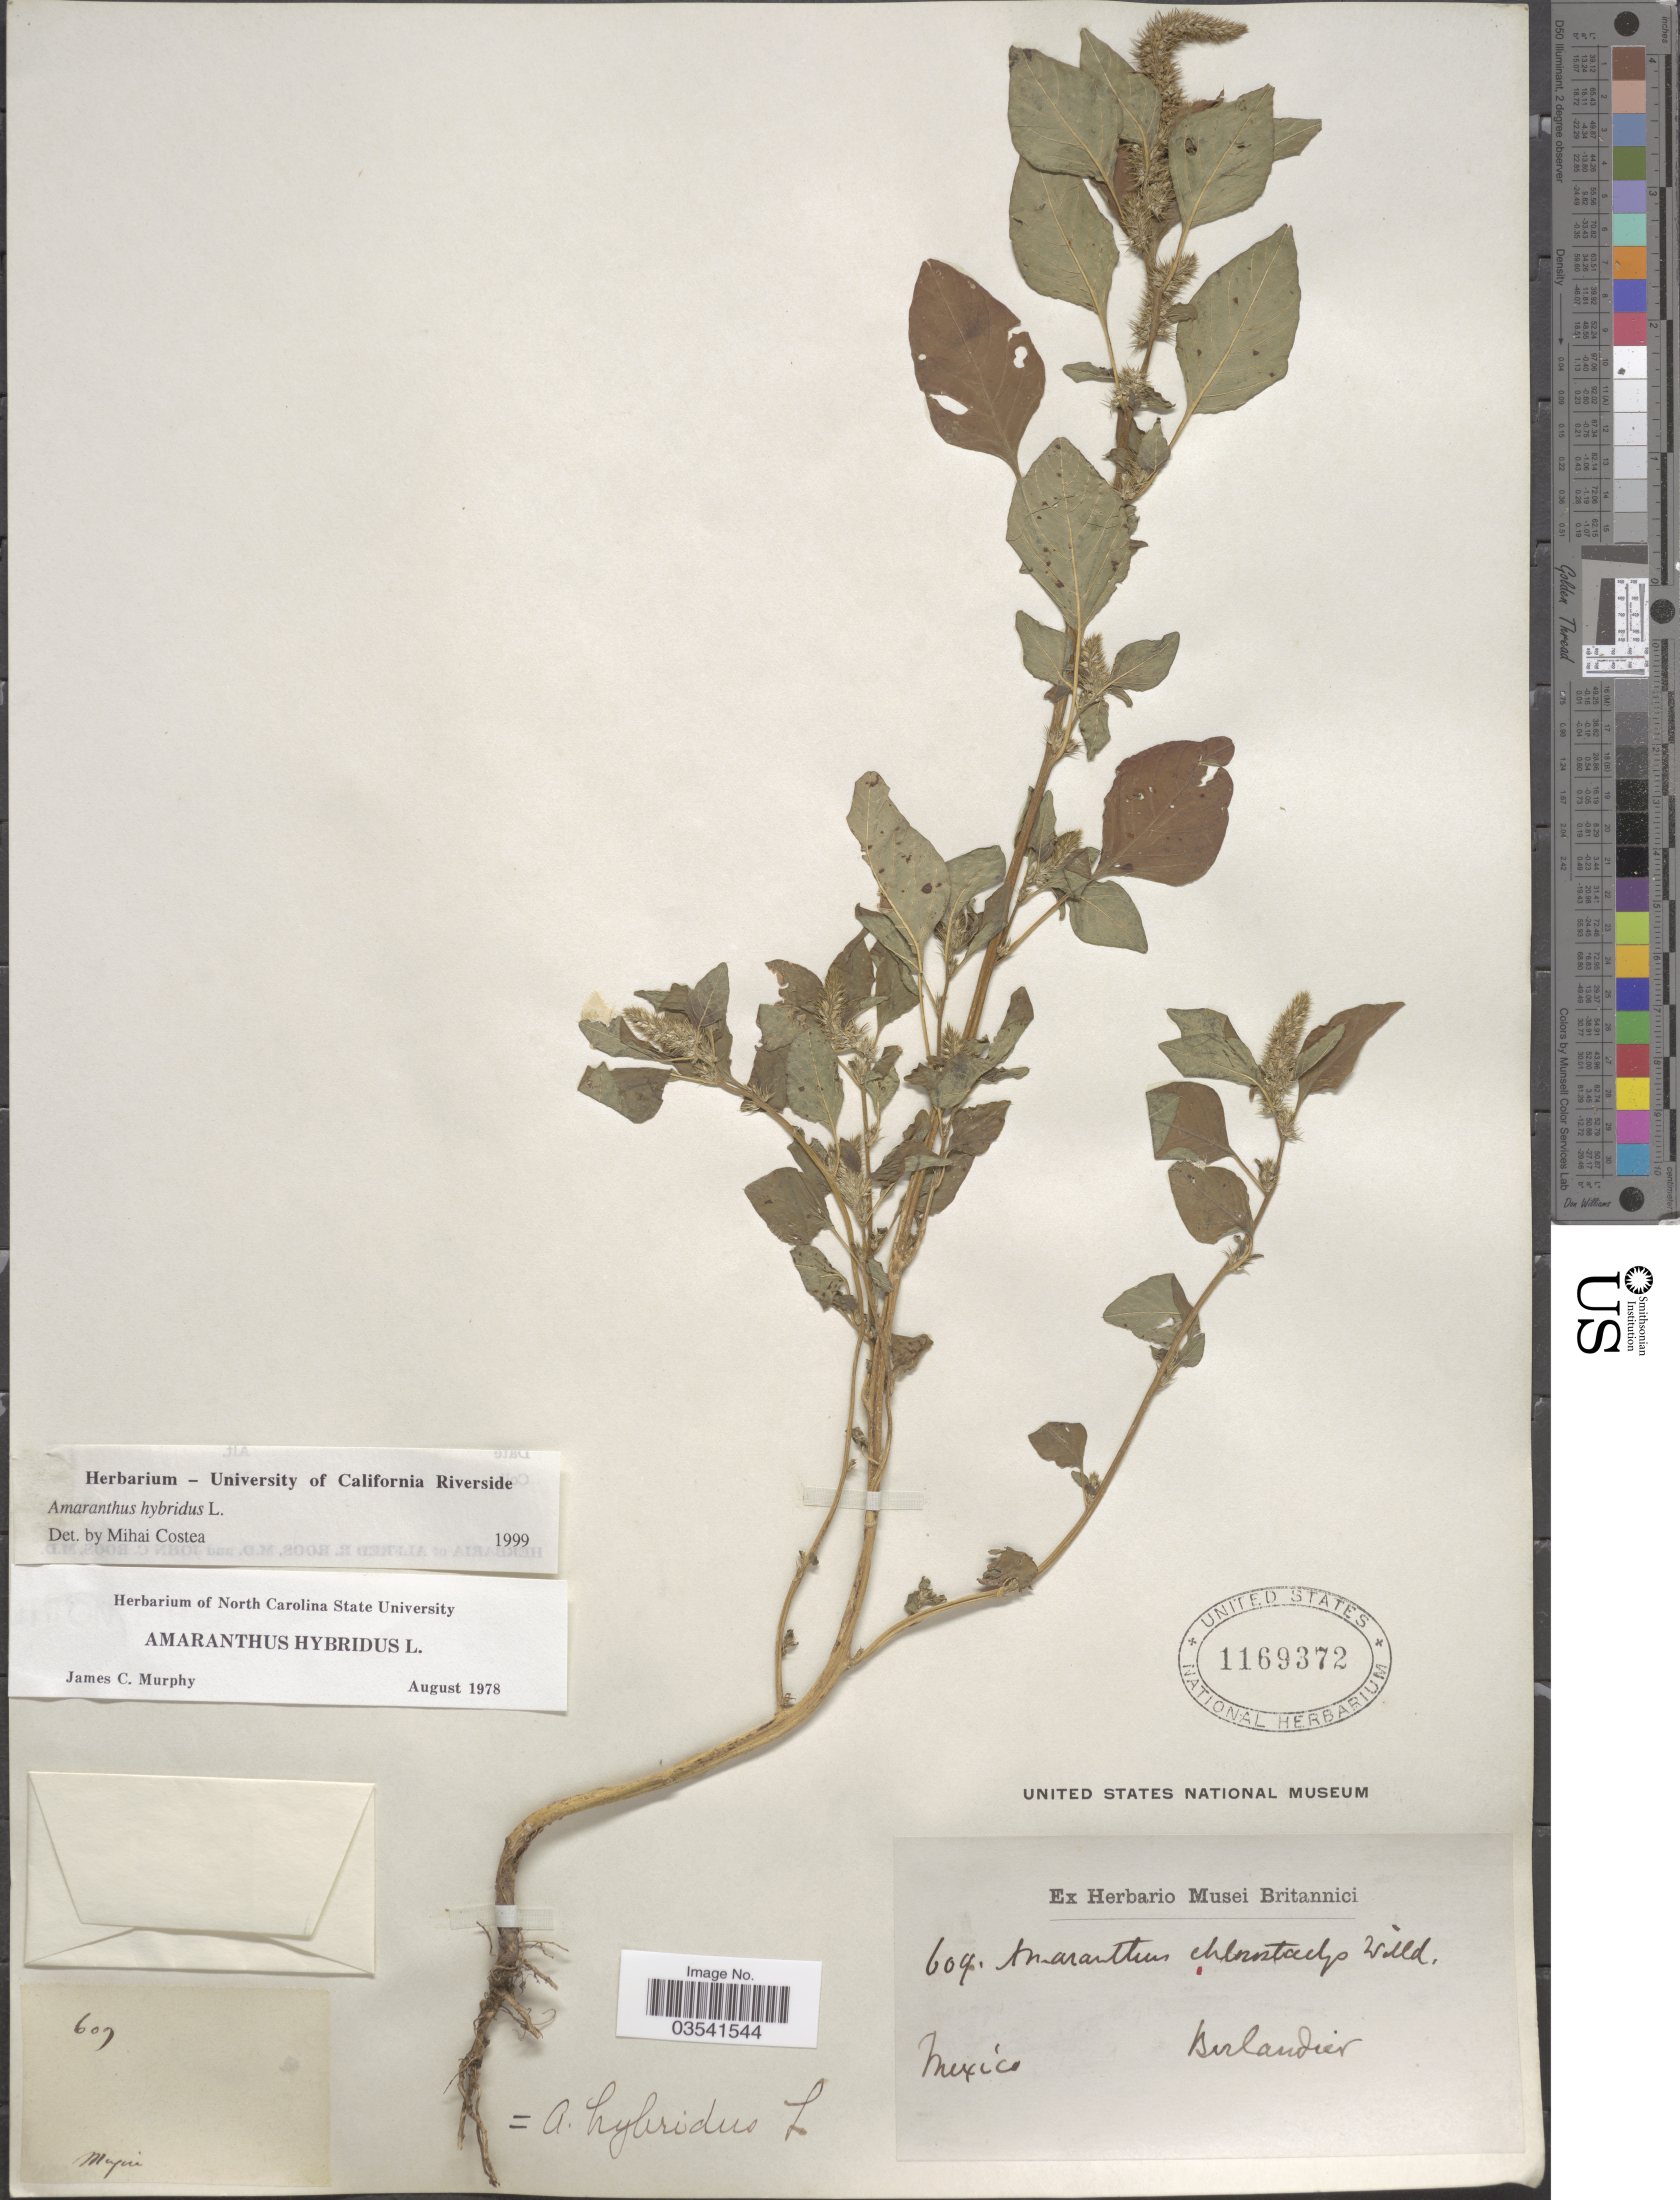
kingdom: Plantae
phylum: Tracheophyta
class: Magnoliopsida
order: Caryophyllales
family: Amaranthaceae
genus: Amaranthus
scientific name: Amaranthus hybridus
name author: L.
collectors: J. L. Berlandier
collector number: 609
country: Mexico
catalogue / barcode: US 1169372